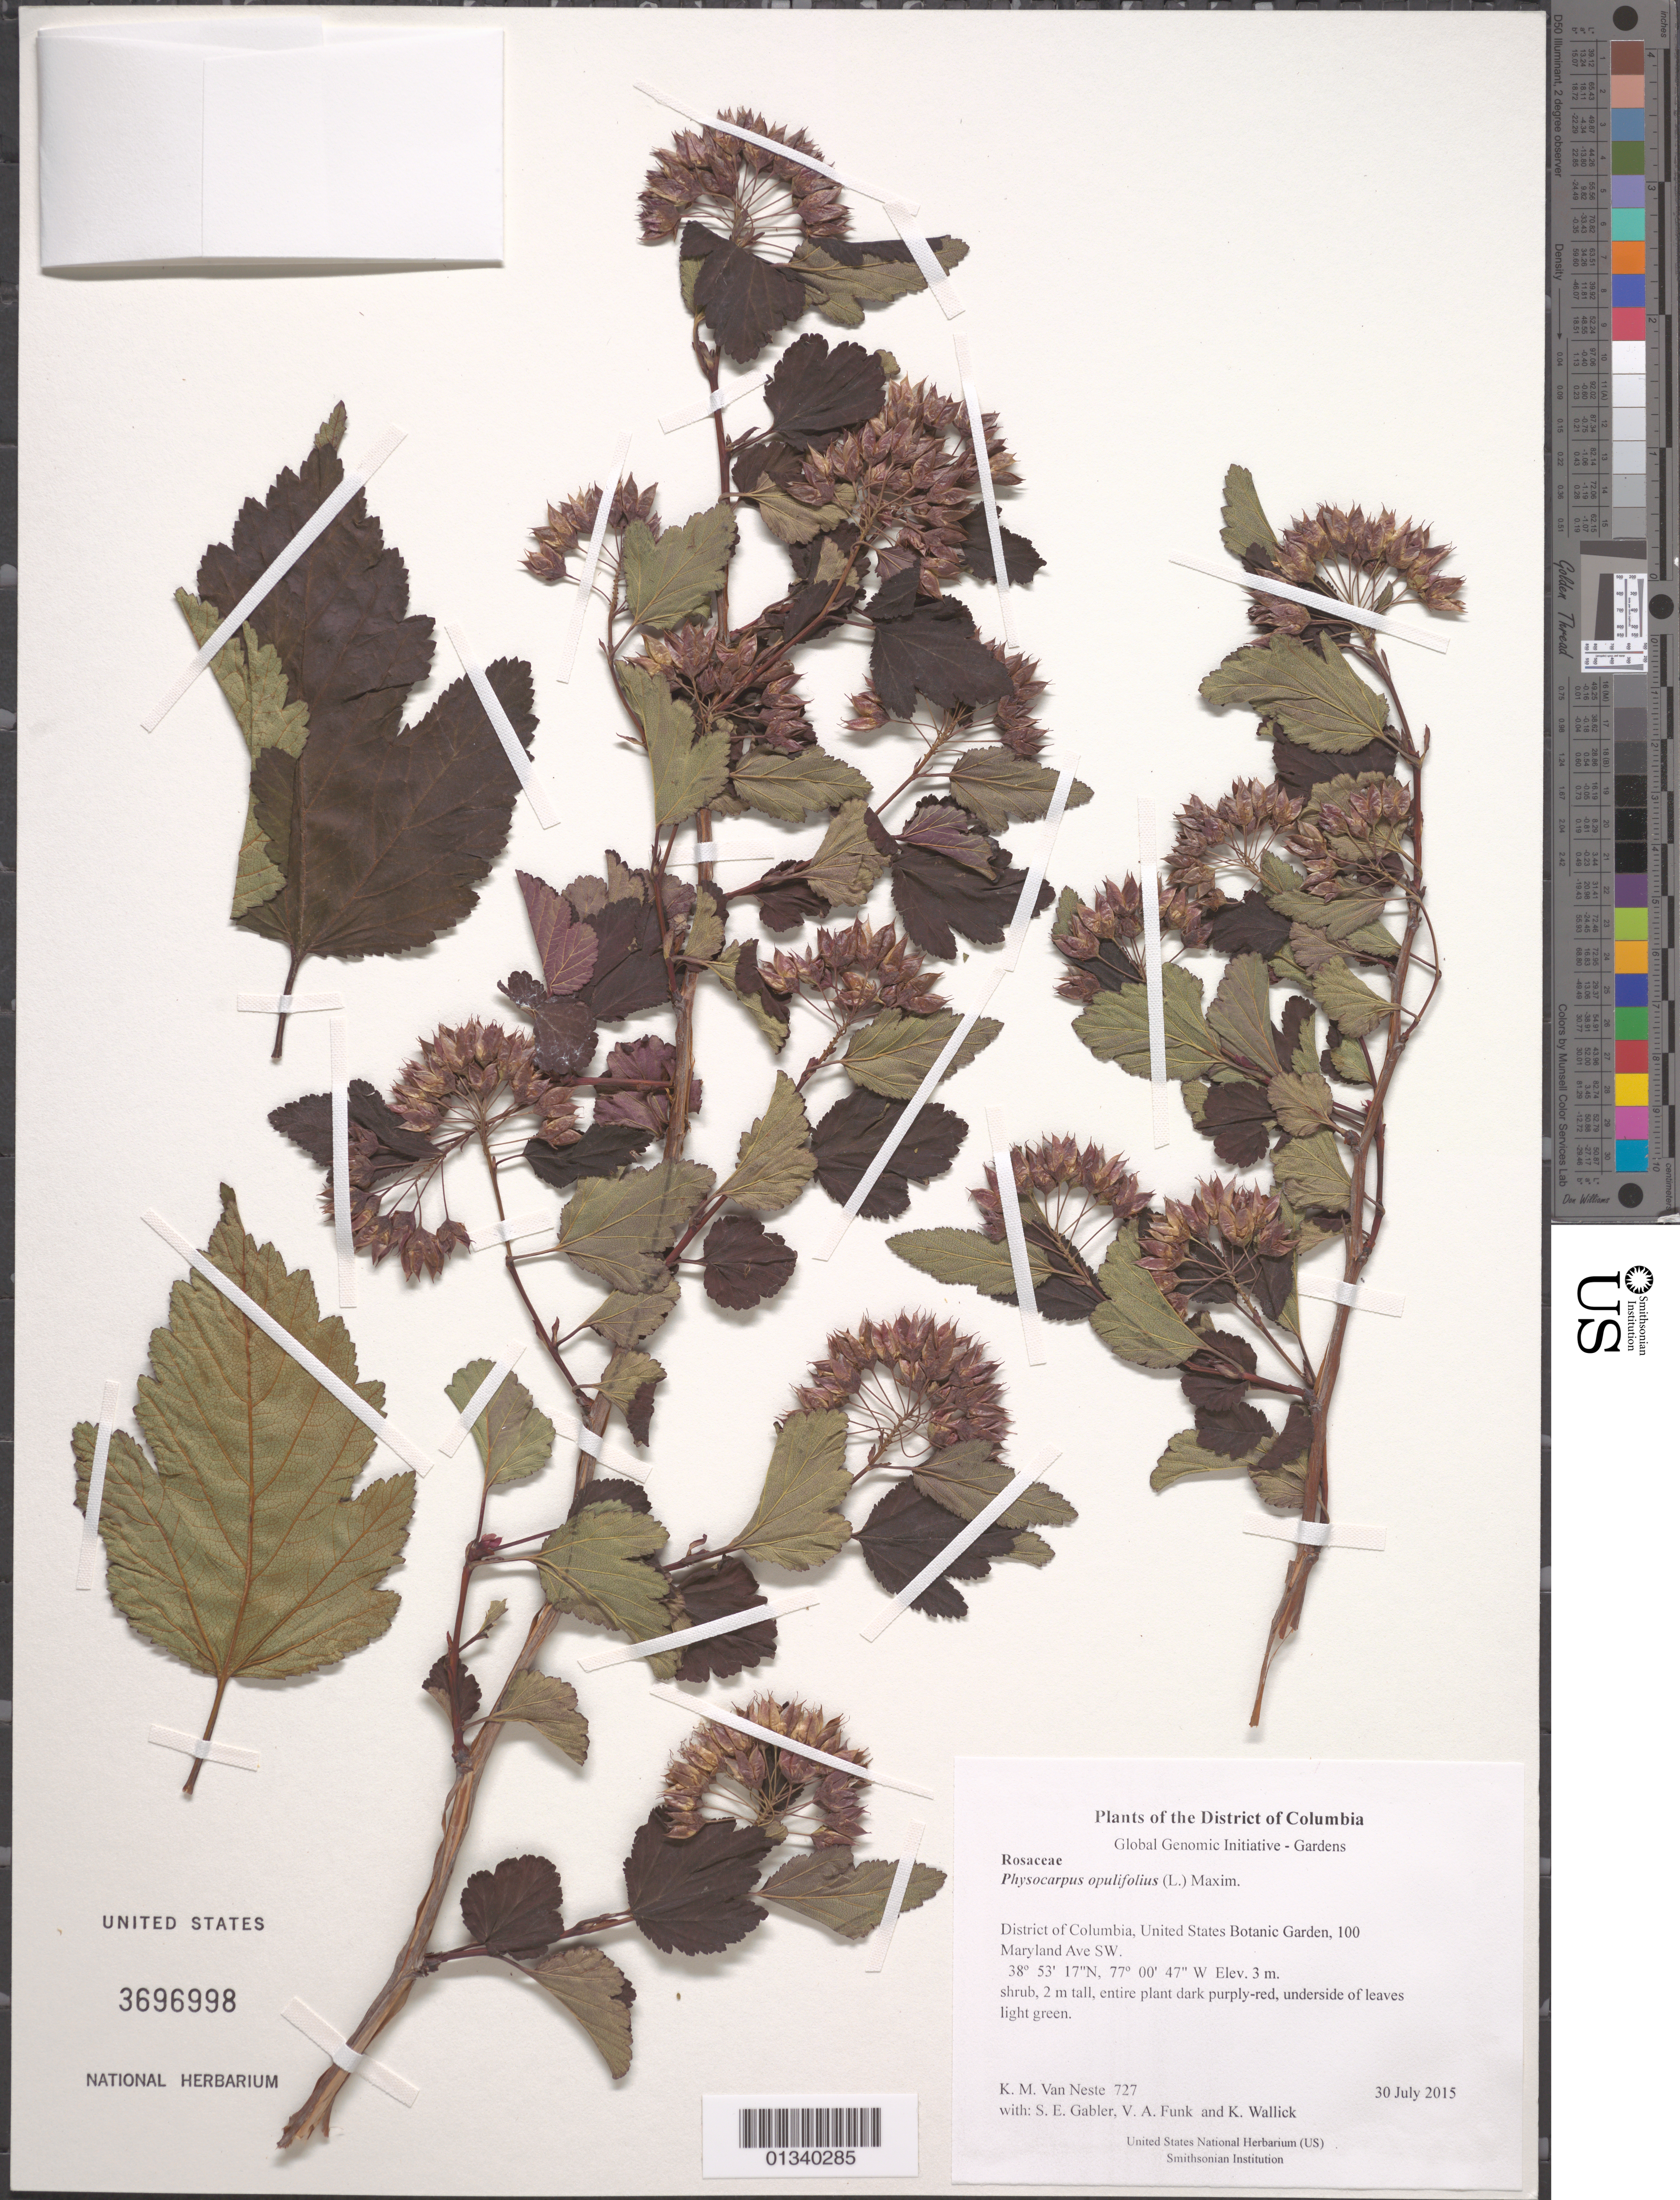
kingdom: Plantae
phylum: Tracheophyta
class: Magnoliopsida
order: Rosales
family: Rosaceae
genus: Physocarpus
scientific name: Physocarpus opulifolius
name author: (L.) Maxim.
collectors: K. M. Van Neste, S. E. Gabler, V. Funk & K. Wallick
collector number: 727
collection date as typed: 30 July 2015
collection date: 2015-07-30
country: United States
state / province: District of Columbia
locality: United States Botanic Garden, 100 Maryland Ave SW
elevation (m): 3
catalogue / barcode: US 3696998